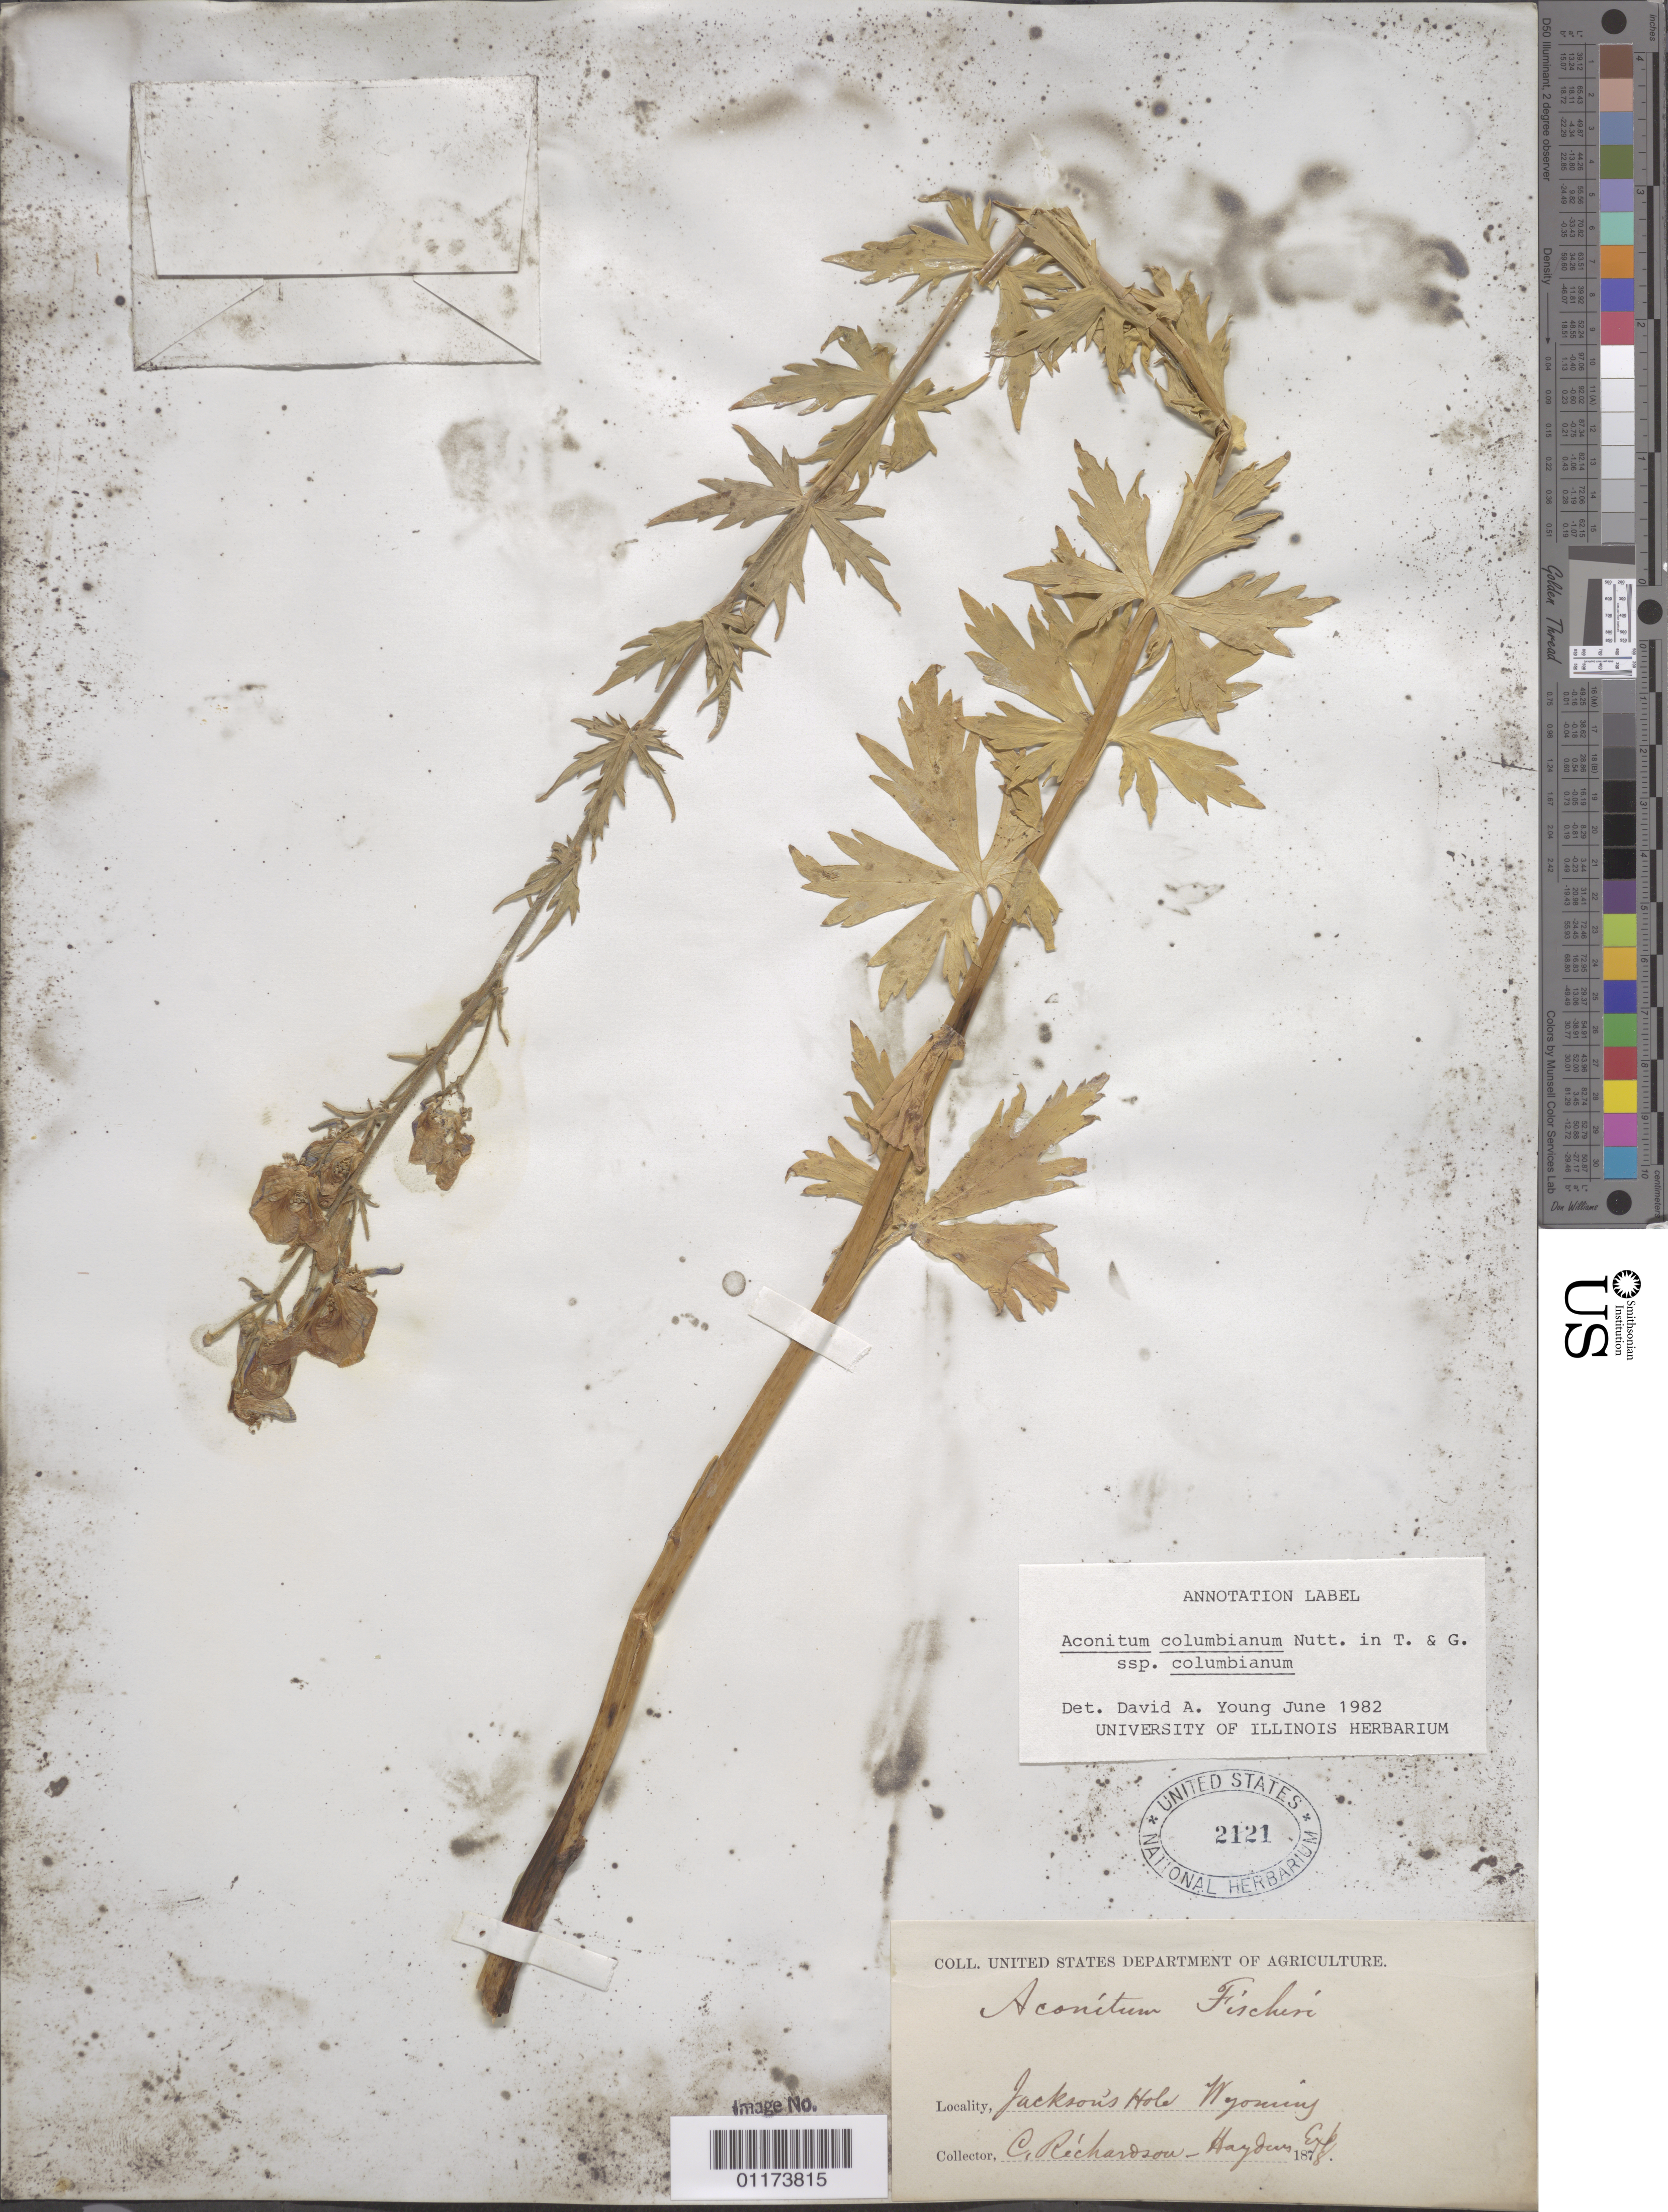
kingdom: Plantae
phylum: Tracheophyta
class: Magnoliopsida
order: Ranunculales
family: Ranunculaceae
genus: Aconitum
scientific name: Aconitum columbianum subsp. columbianum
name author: Nutt.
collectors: C. Richardson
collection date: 1878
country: United States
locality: Jackson's Hole.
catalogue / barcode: US 2121